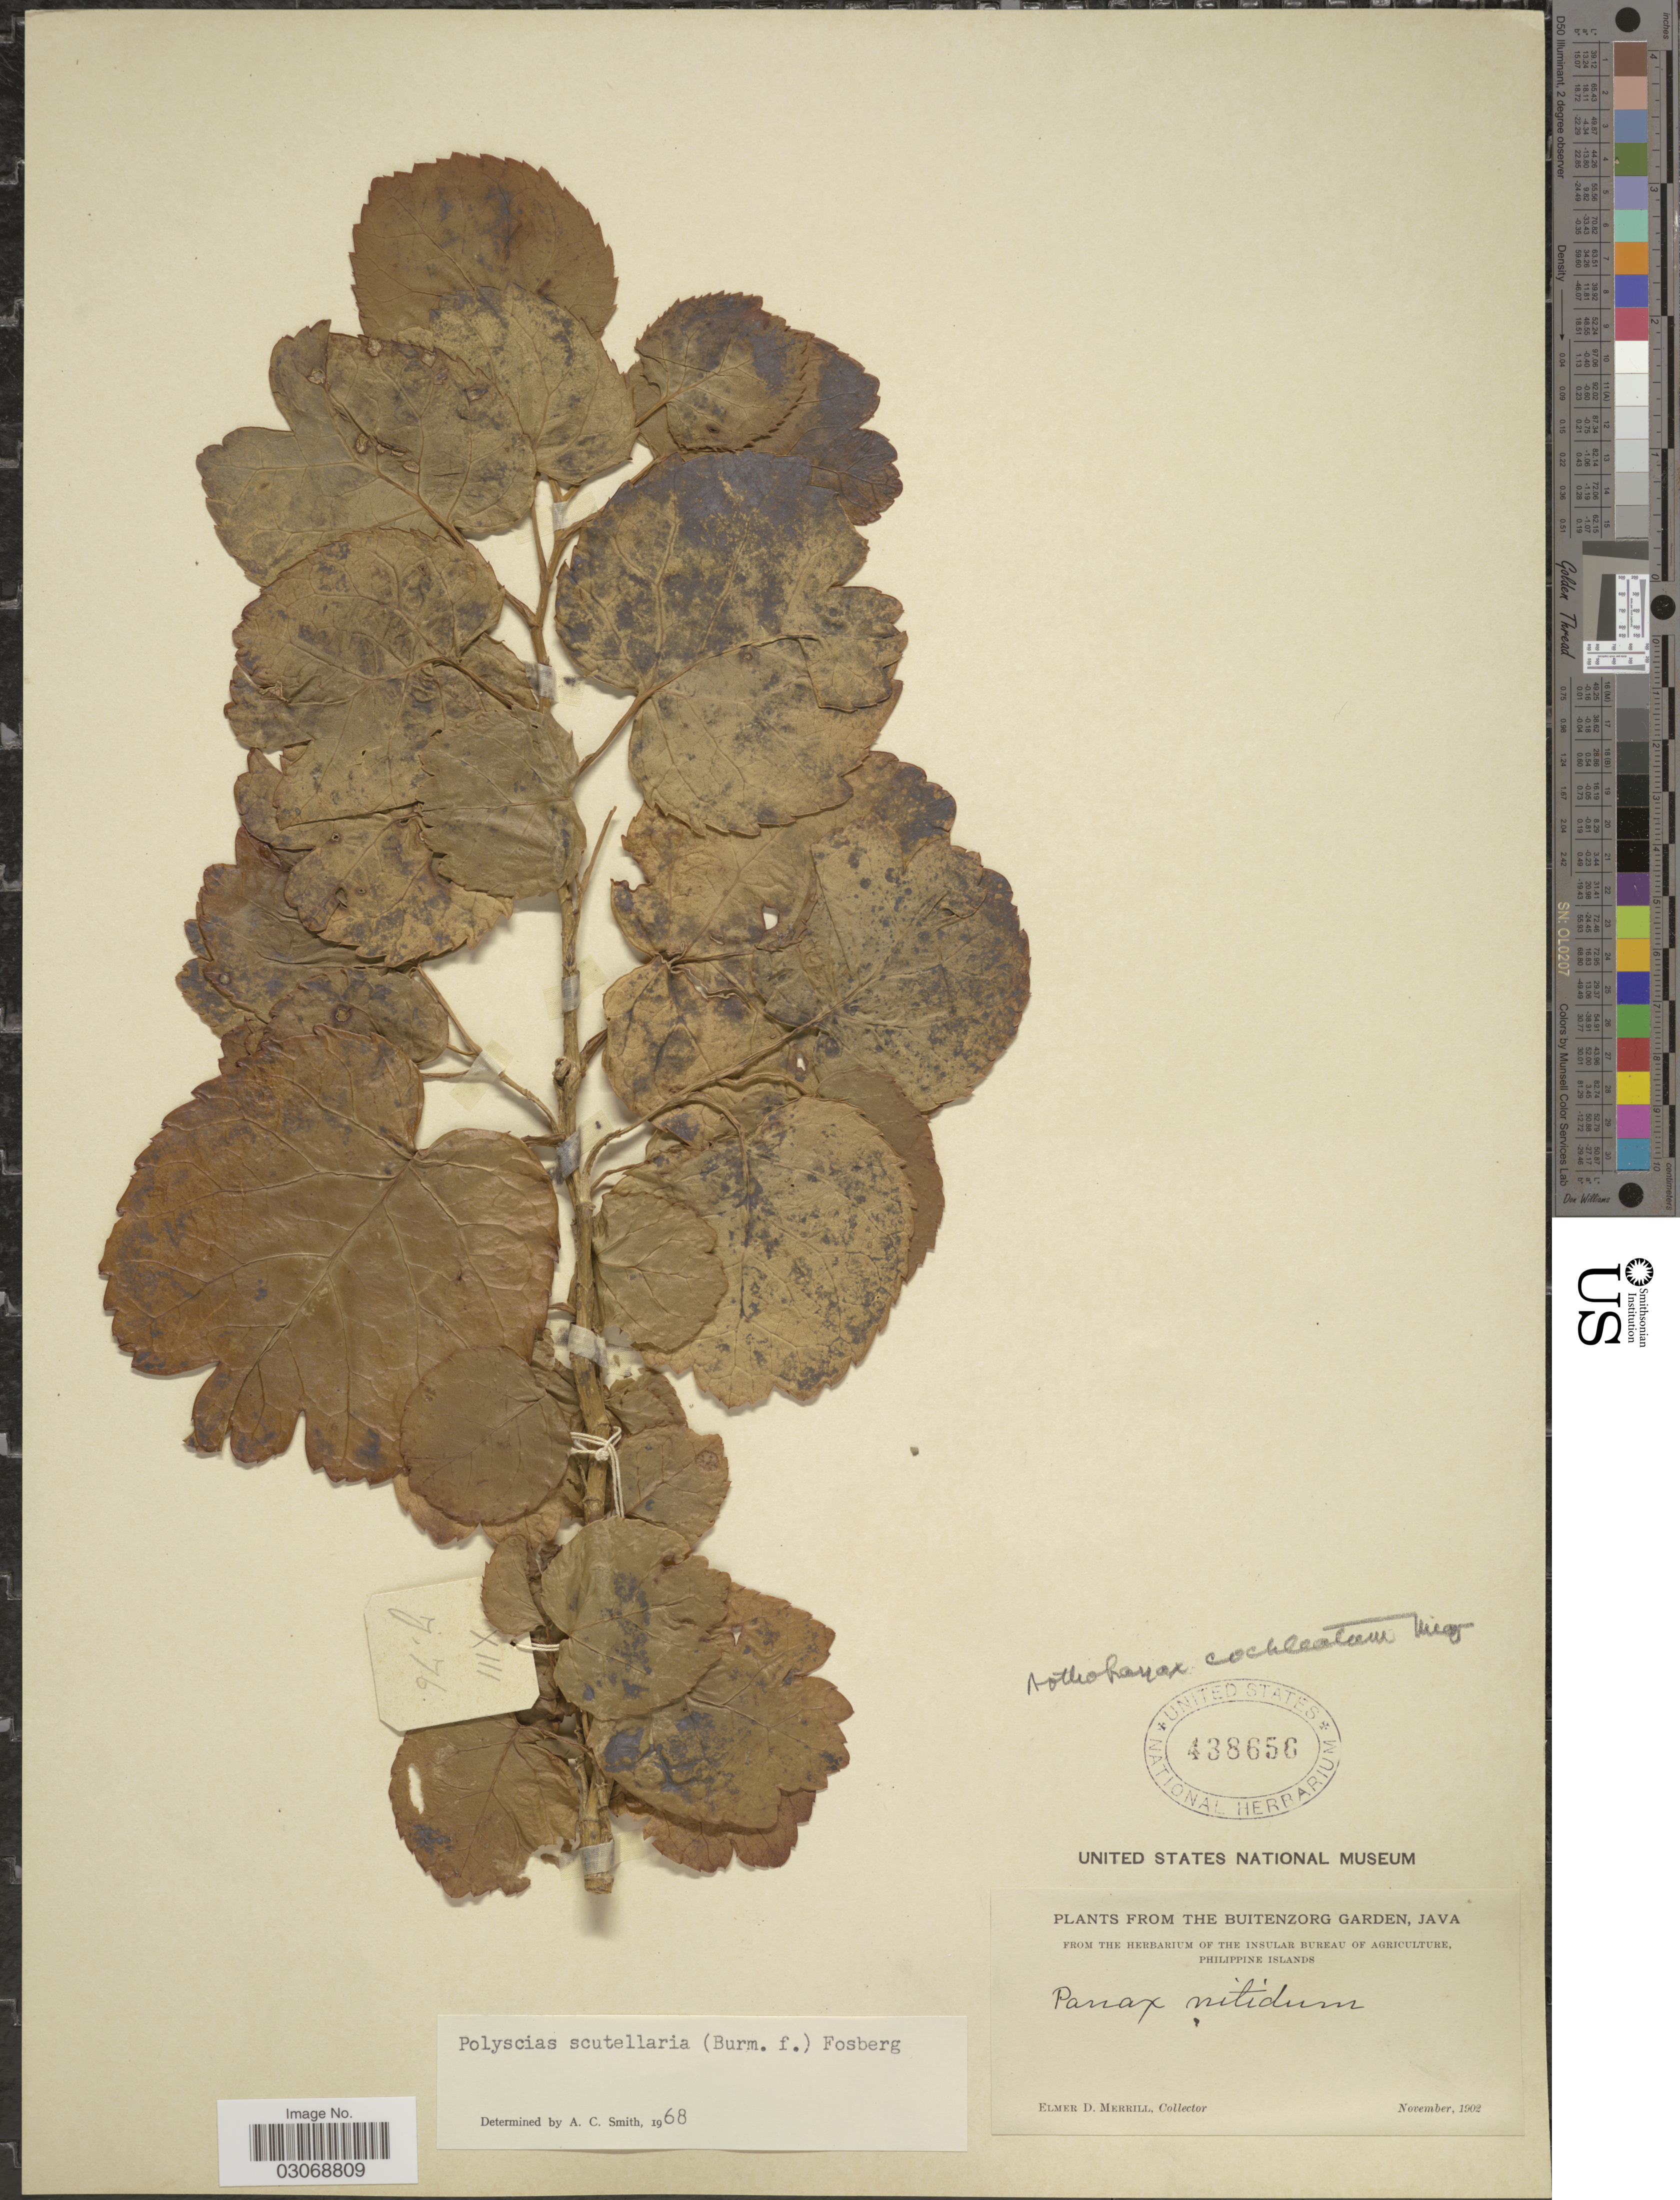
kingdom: Plantae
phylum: Tracheophyta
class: Magnoliopsida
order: Apiales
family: Araliaceae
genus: Polyscias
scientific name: Polyscias scutellaria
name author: (Burm. f.) Fosberg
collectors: E. D. Merrill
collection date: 1902-11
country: Indonesia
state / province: Java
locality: The Buitenzorg Garden, Java.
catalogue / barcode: US 438656